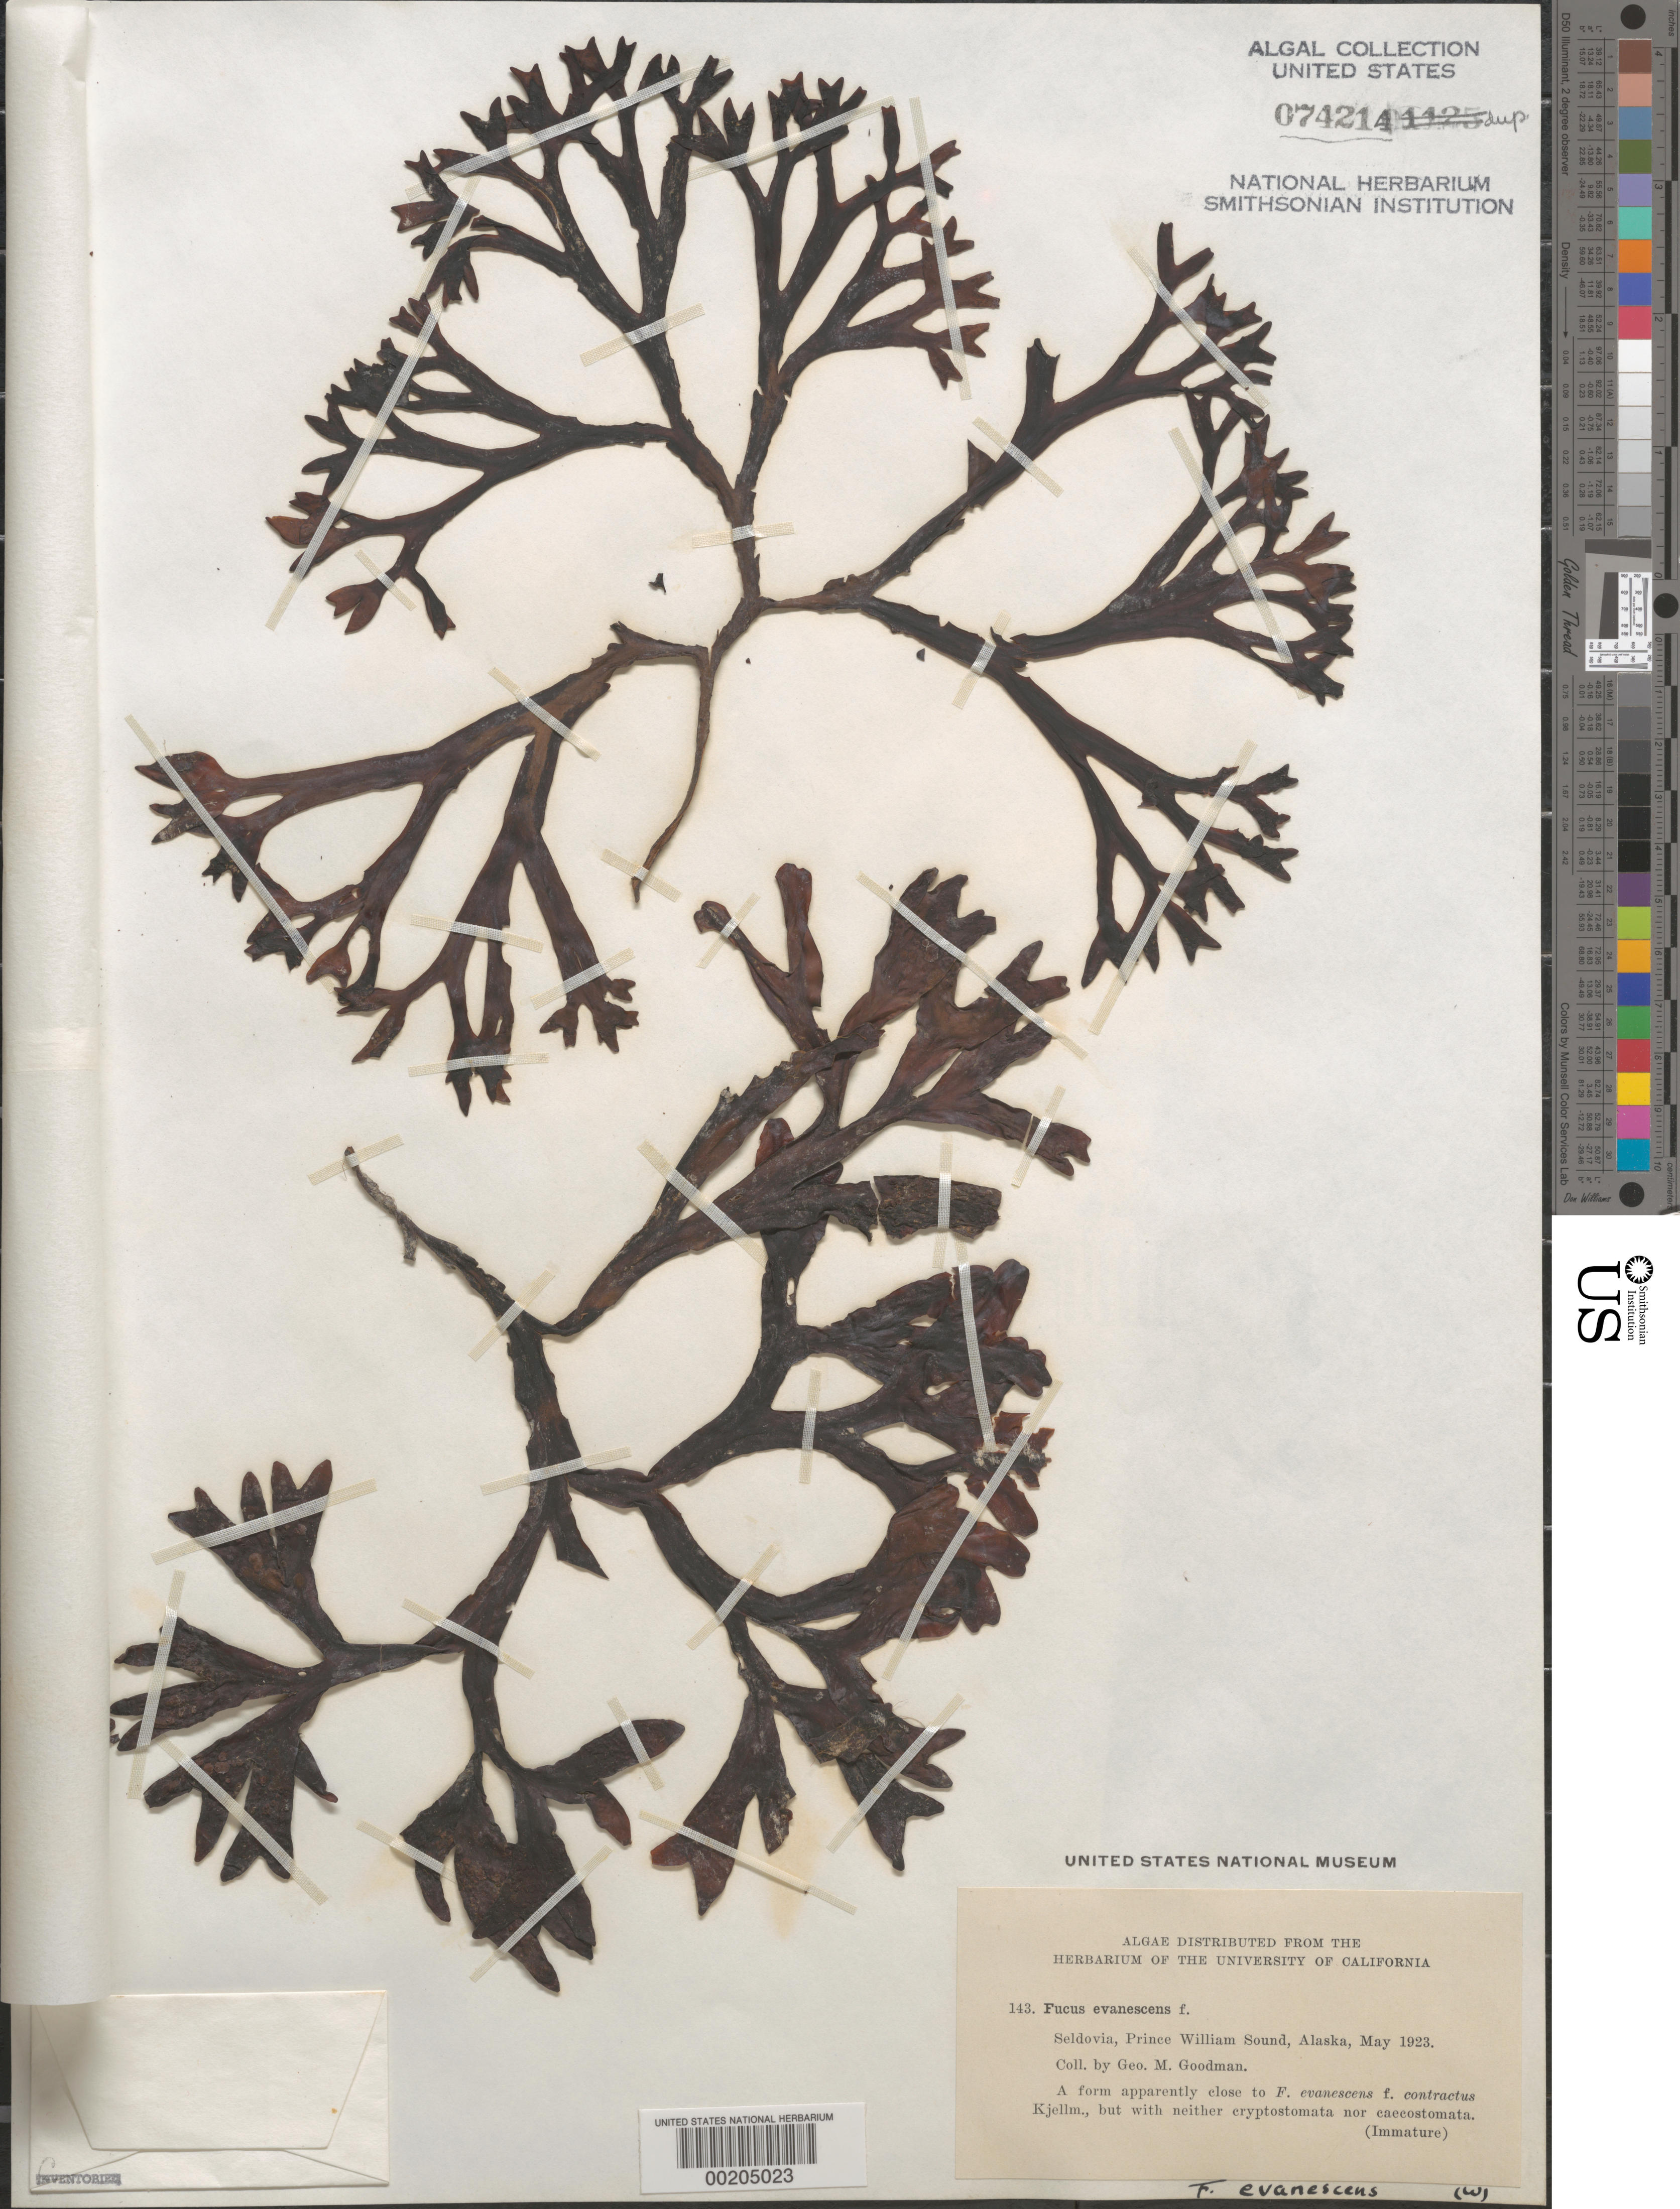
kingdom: Chromista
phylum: Ochrophyta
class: Phaeophyceae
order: Fucales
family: Fucaceae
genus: Fucus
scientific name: Fucus distichus subsp. evanescens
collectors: G. Goodman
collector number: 143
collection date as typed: May 1923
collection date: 1923-05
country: United States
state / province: Alaska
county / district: Kenai Peninsula Division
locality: Seldovia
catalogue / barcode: US 74214